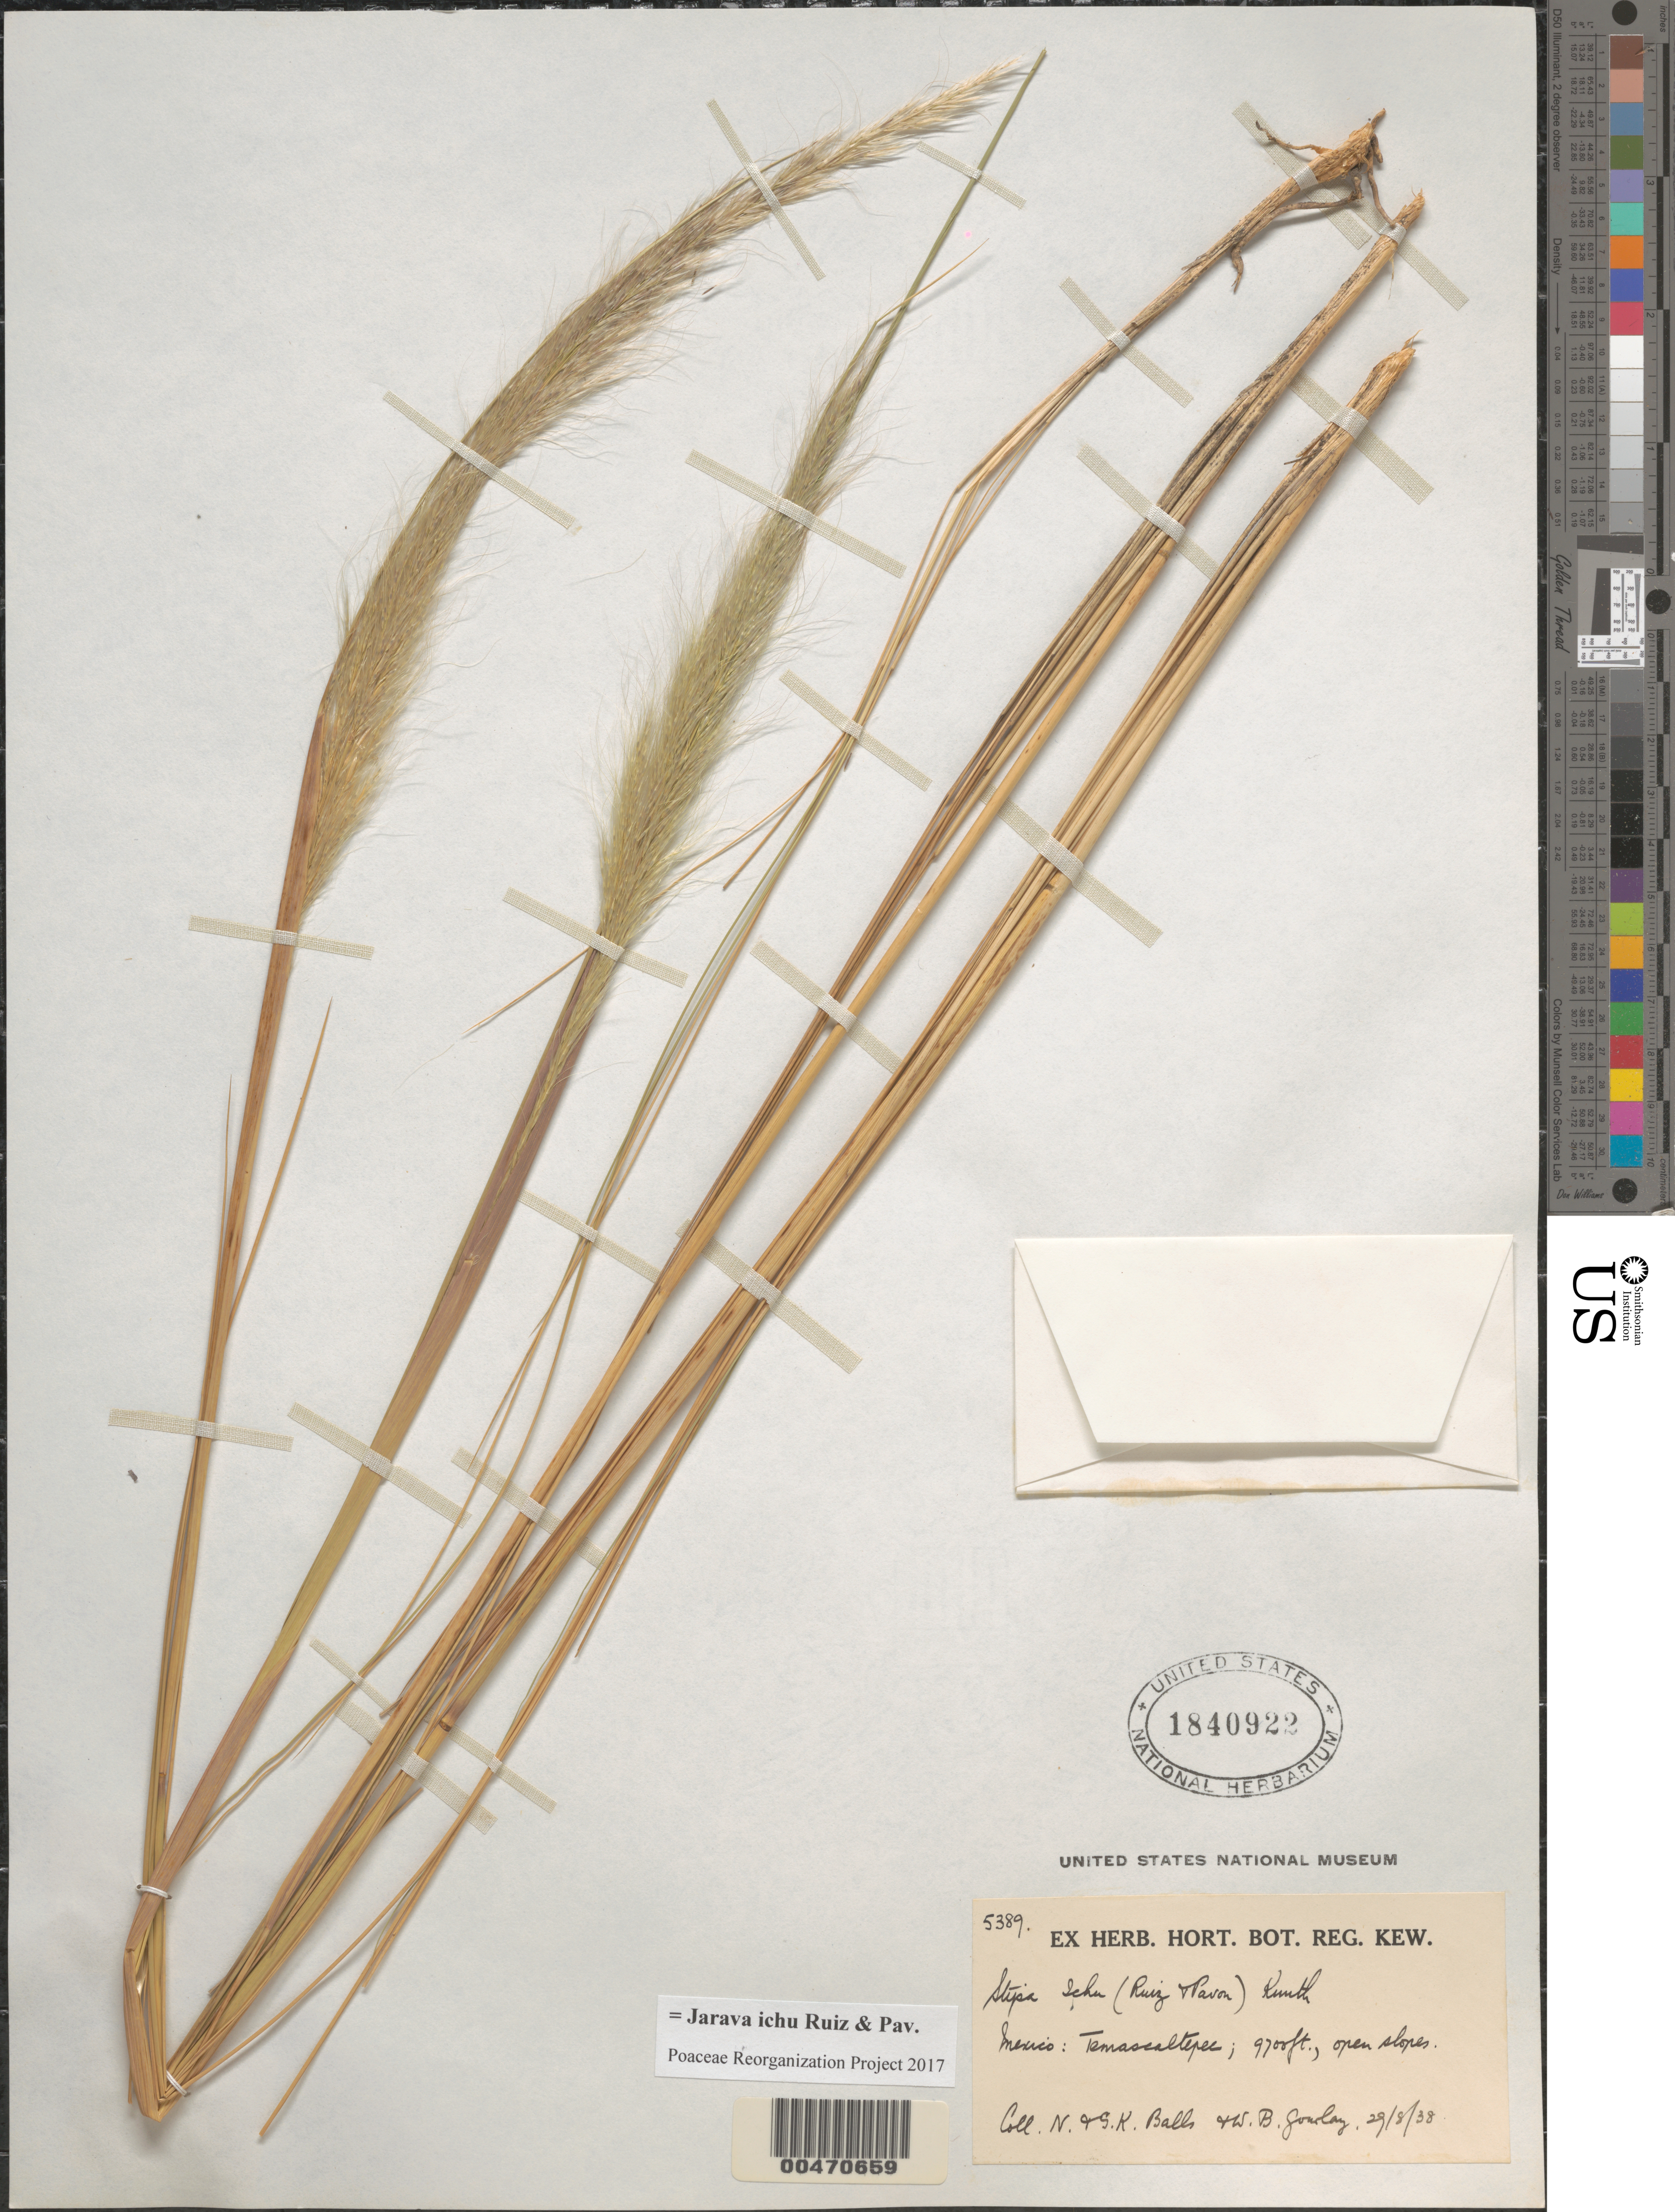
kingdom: Plantae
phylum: Tracheophyta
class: Liliopsida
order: Poales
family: Poaceae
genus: Jarava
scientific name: Jarava ichu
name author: Ruiz & Pav.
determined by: Poaceae Reorganization Project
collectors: N. Balls, S. Balls & W. Gourley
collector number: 5389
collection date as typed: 29 Aug 1938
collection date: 1938-08-29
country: Mexico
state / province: México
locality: Temascaltepec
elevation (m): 2957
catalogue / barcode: US 1840922